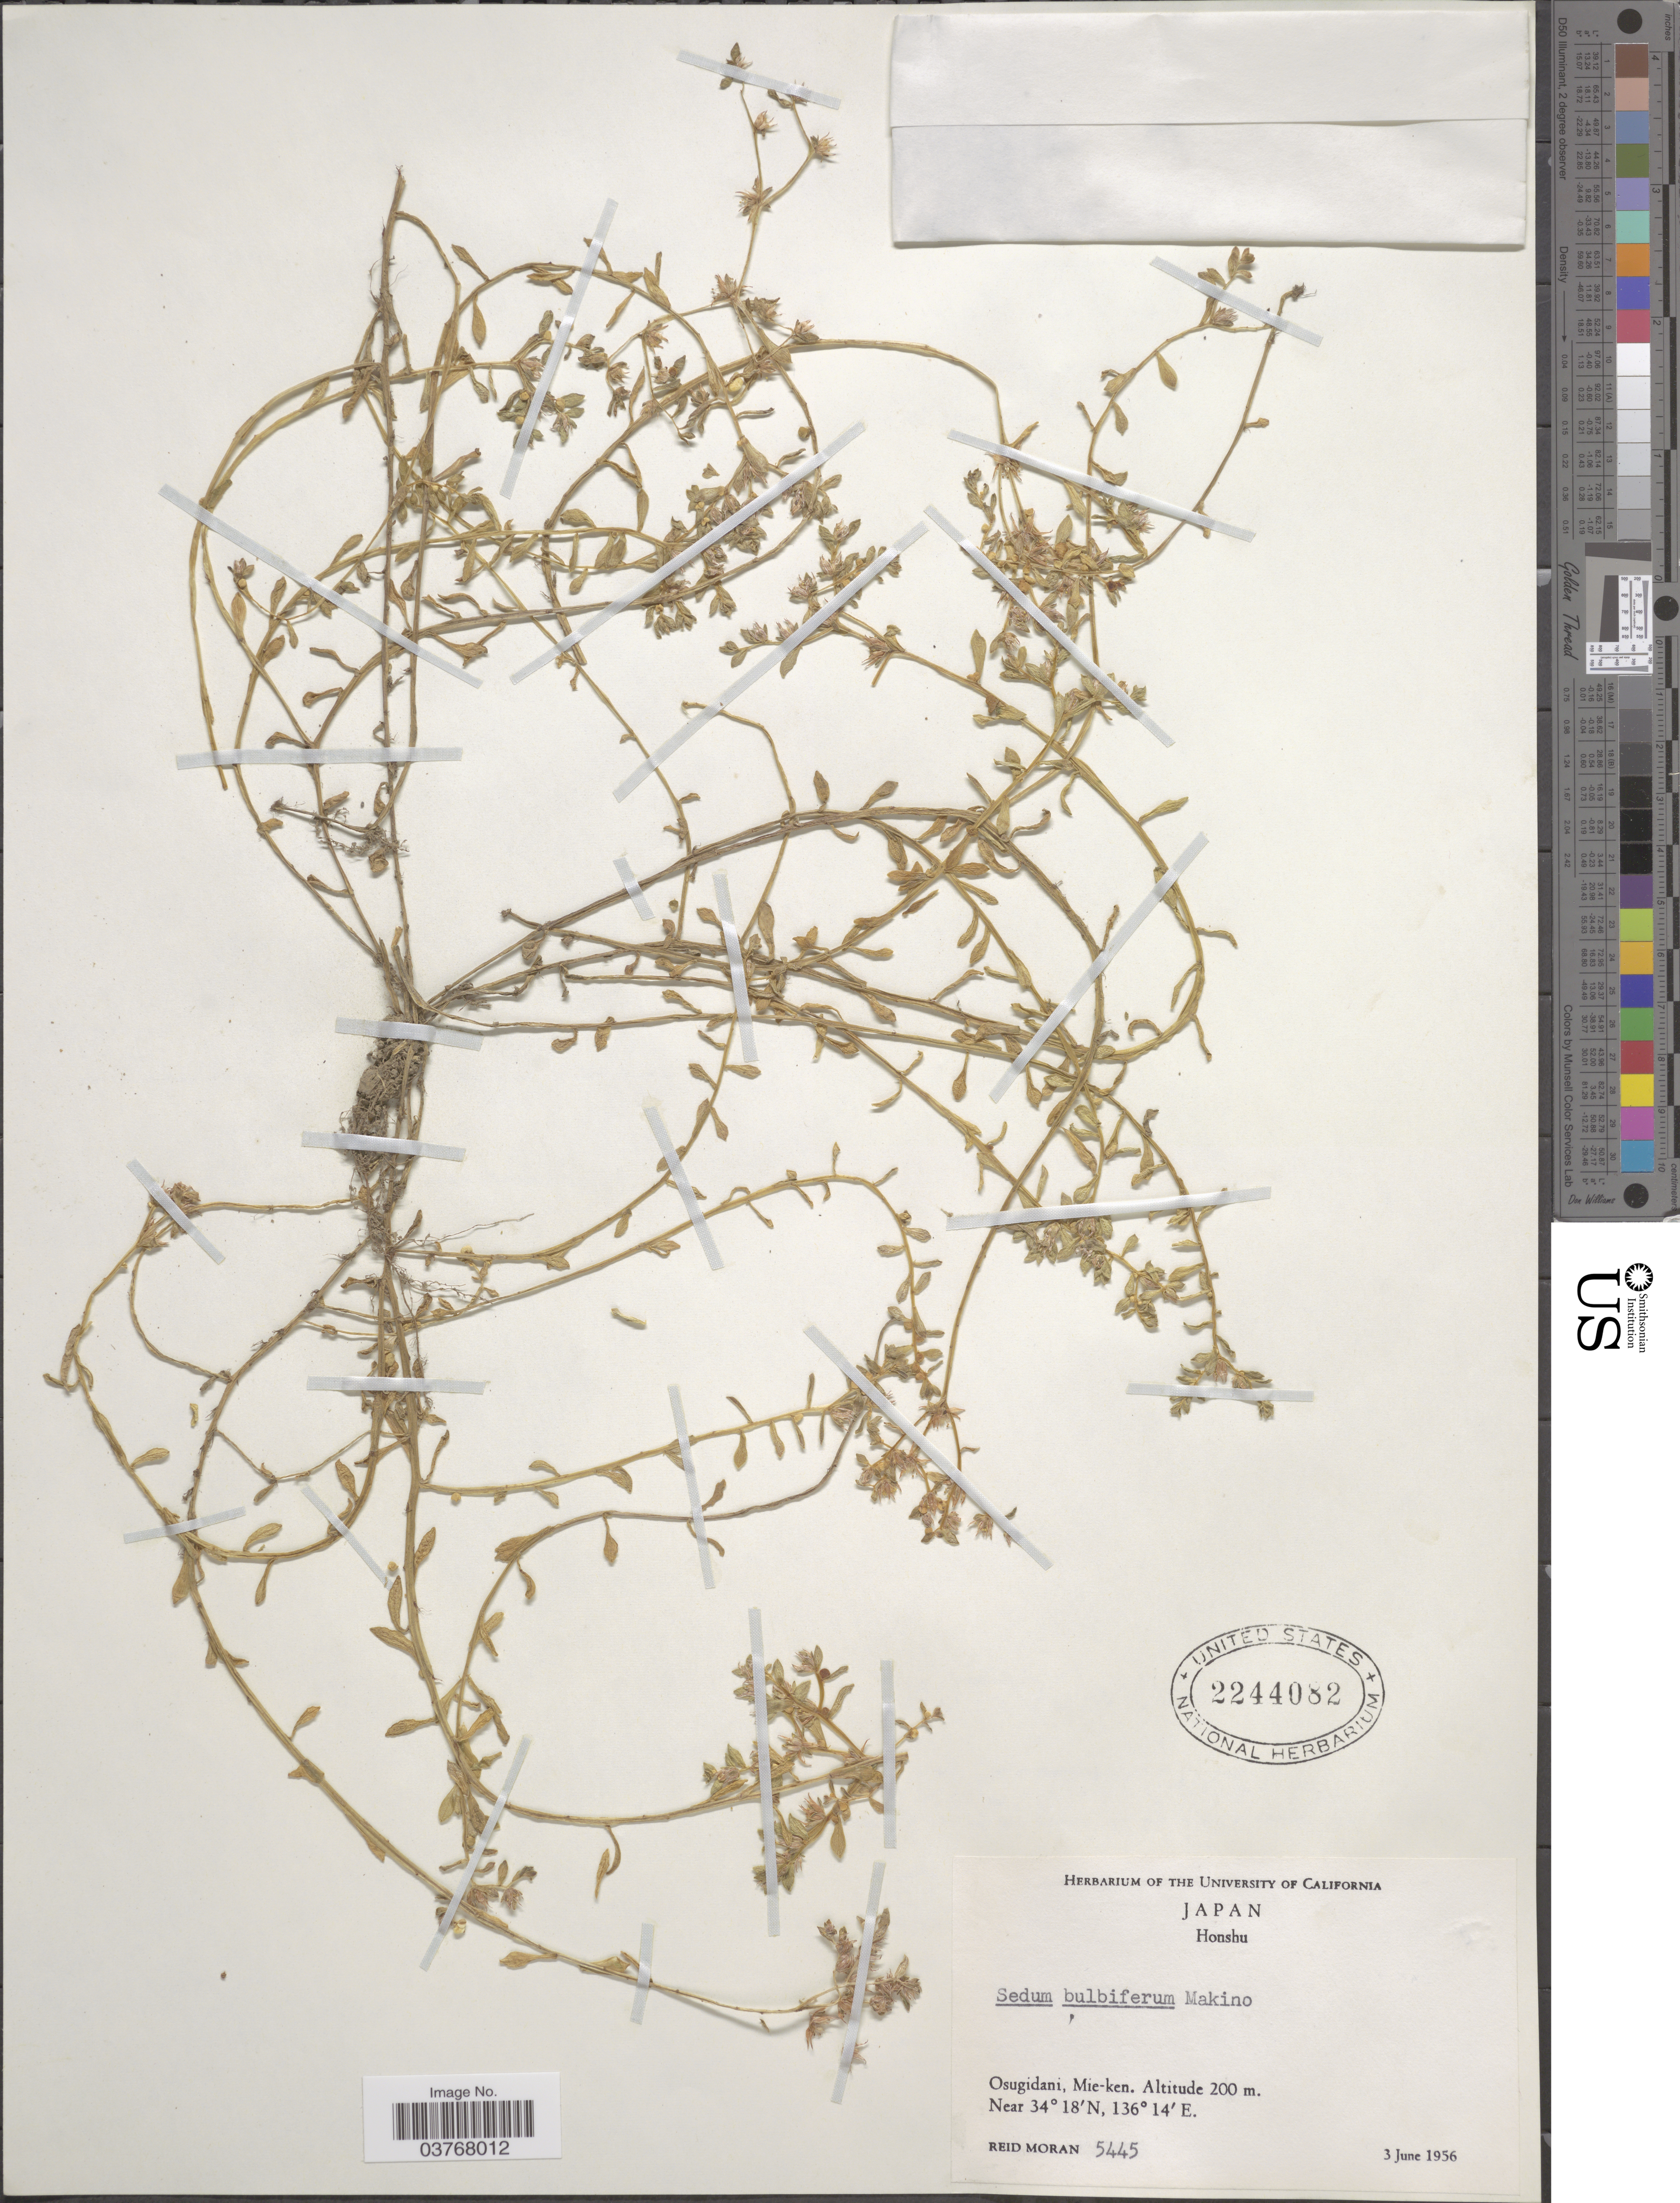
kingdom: Plantae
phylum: Tracheophyta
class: Magnoliopsida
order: Saxifragales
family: Crassulaceae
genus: Sedum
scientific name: Sedum bulbiferum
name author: Makino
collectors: R. Moran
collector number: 5445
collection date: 1956-06-03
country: Japan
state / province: Mie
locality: Honshu. Osugidani, Mie-ken.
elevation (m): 200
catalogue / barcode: US 2244082